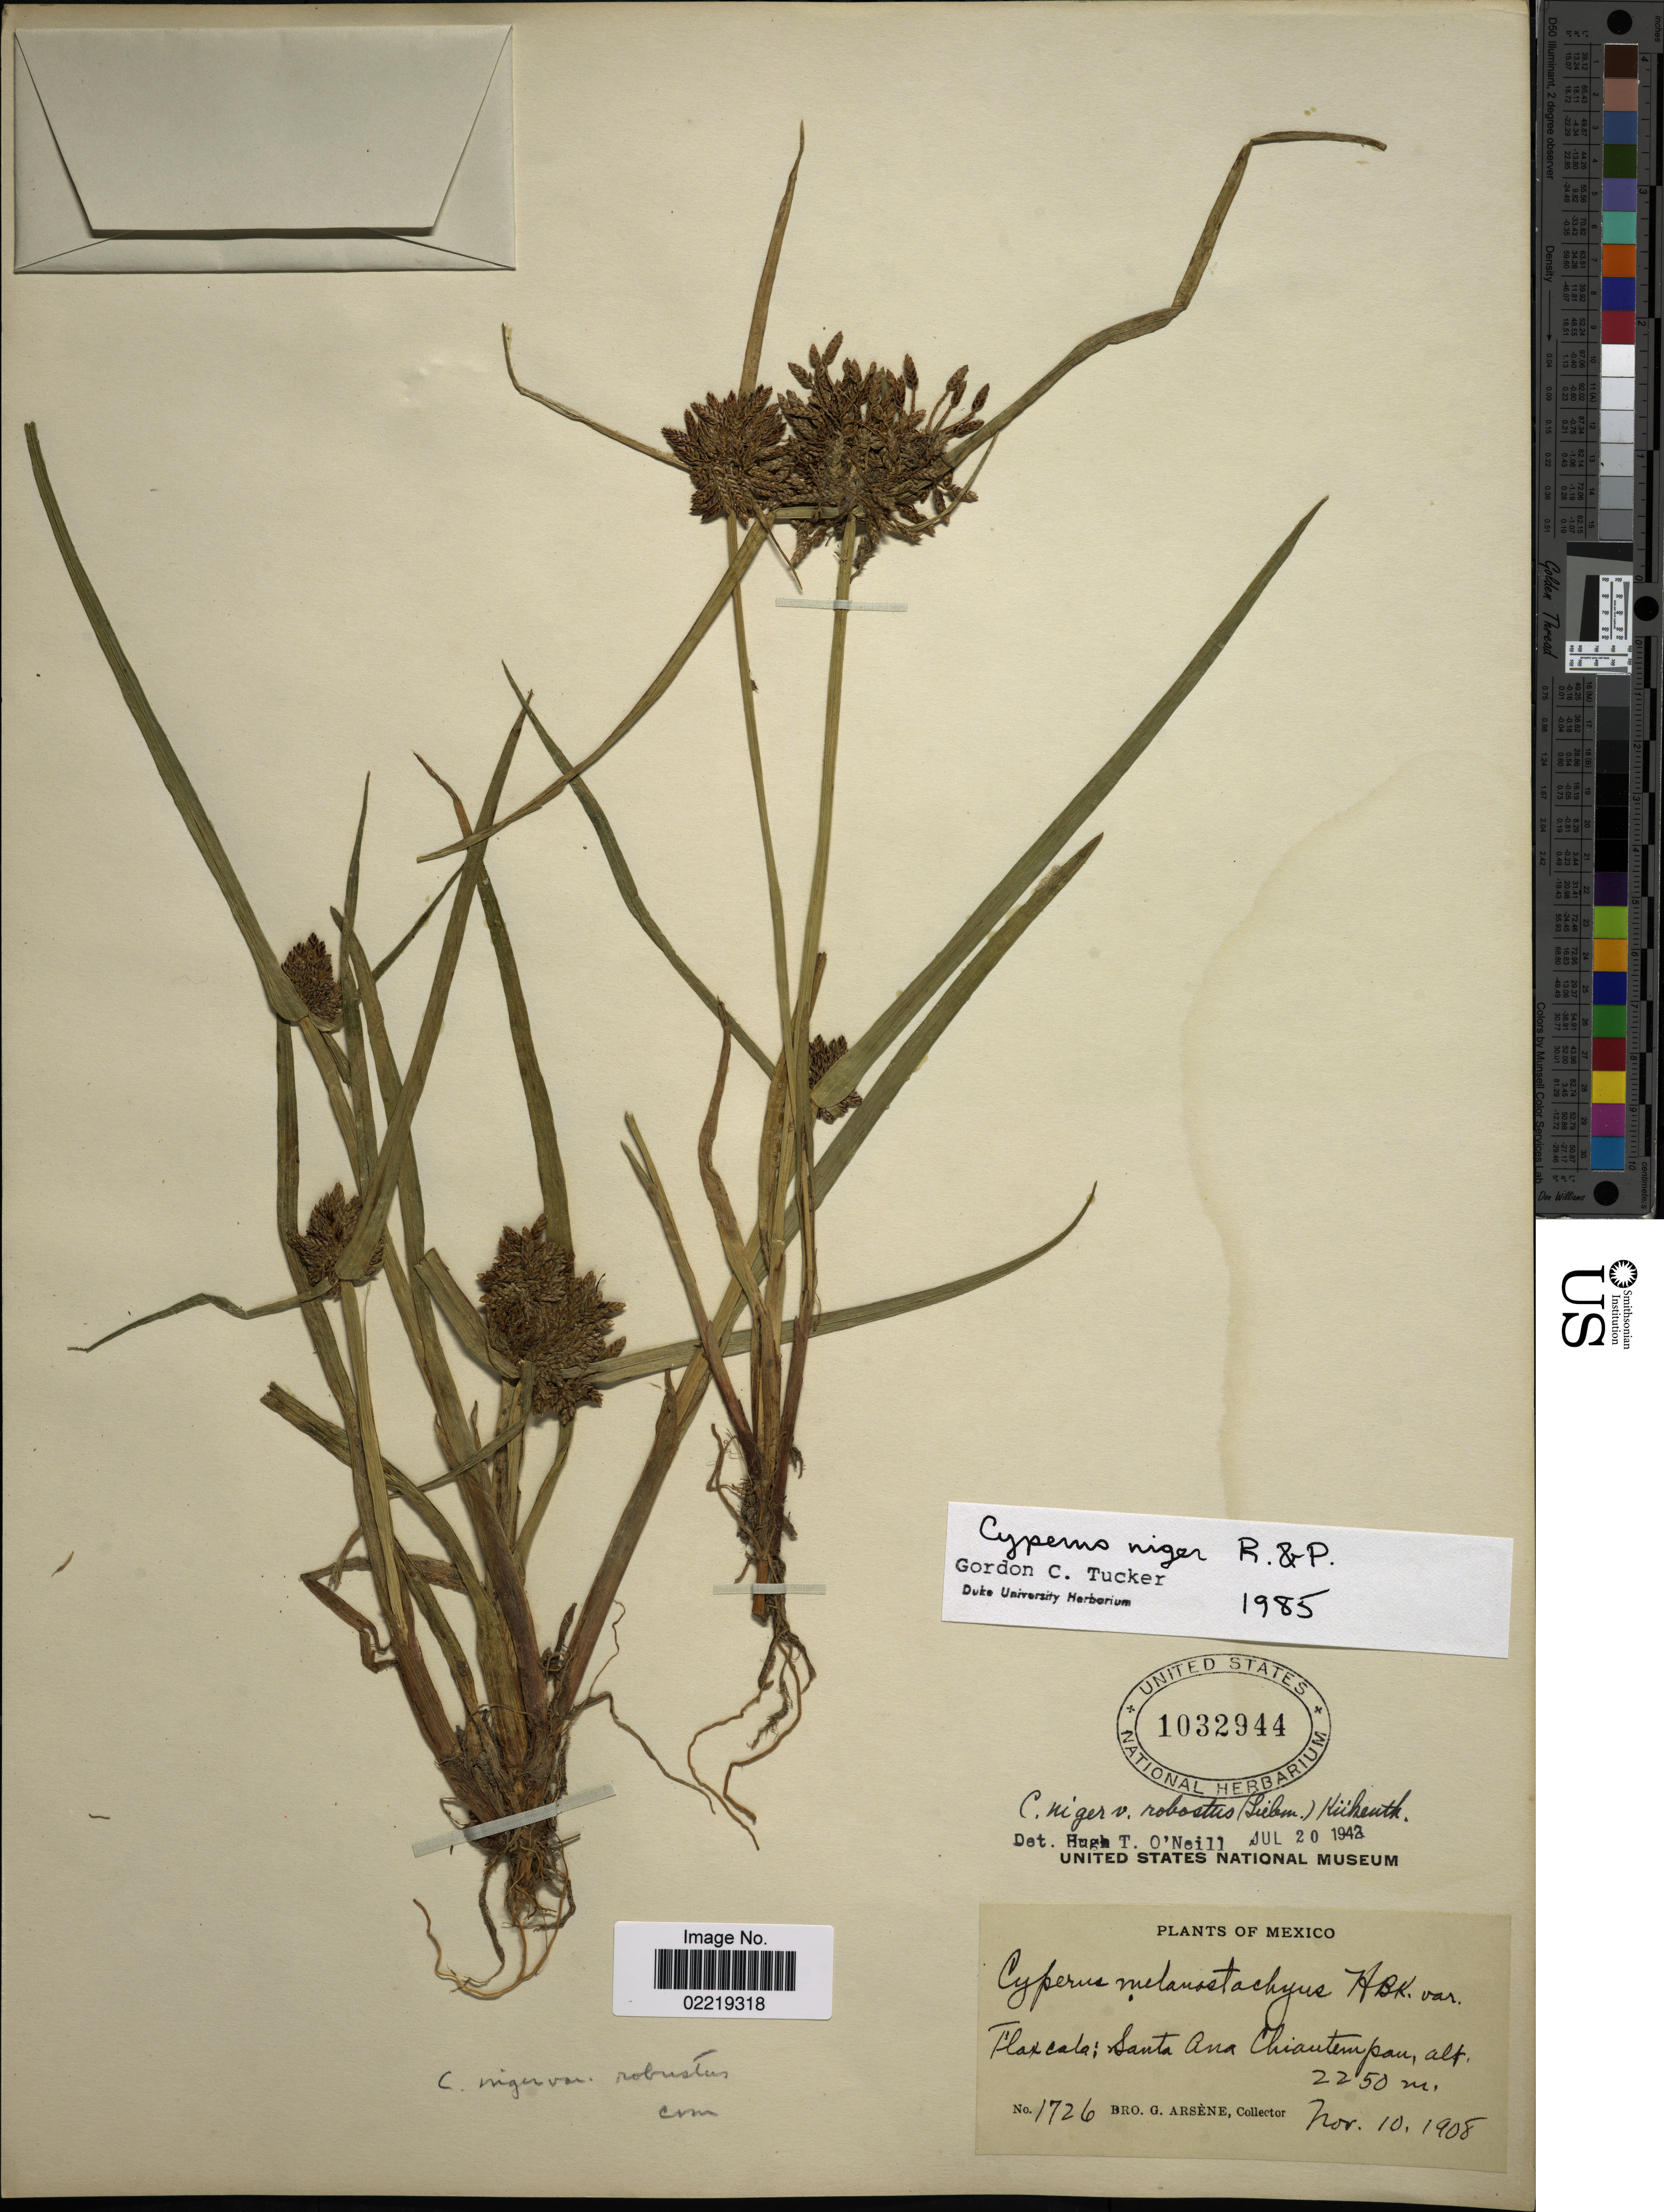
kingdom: Plantae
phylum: Tracheophyta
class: Liliopsida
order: Poales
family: Cyperaceae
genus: Cyperus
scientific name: Cyperus niger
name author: Ruiz & Pav.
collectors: Bro. G. Arsène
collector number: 1726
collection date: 1908-11-10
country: Mexico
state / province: Tlaxcala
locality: Tlaxcala, Santa Ana Chiantempan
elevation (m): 2250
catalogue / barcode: US 1032944